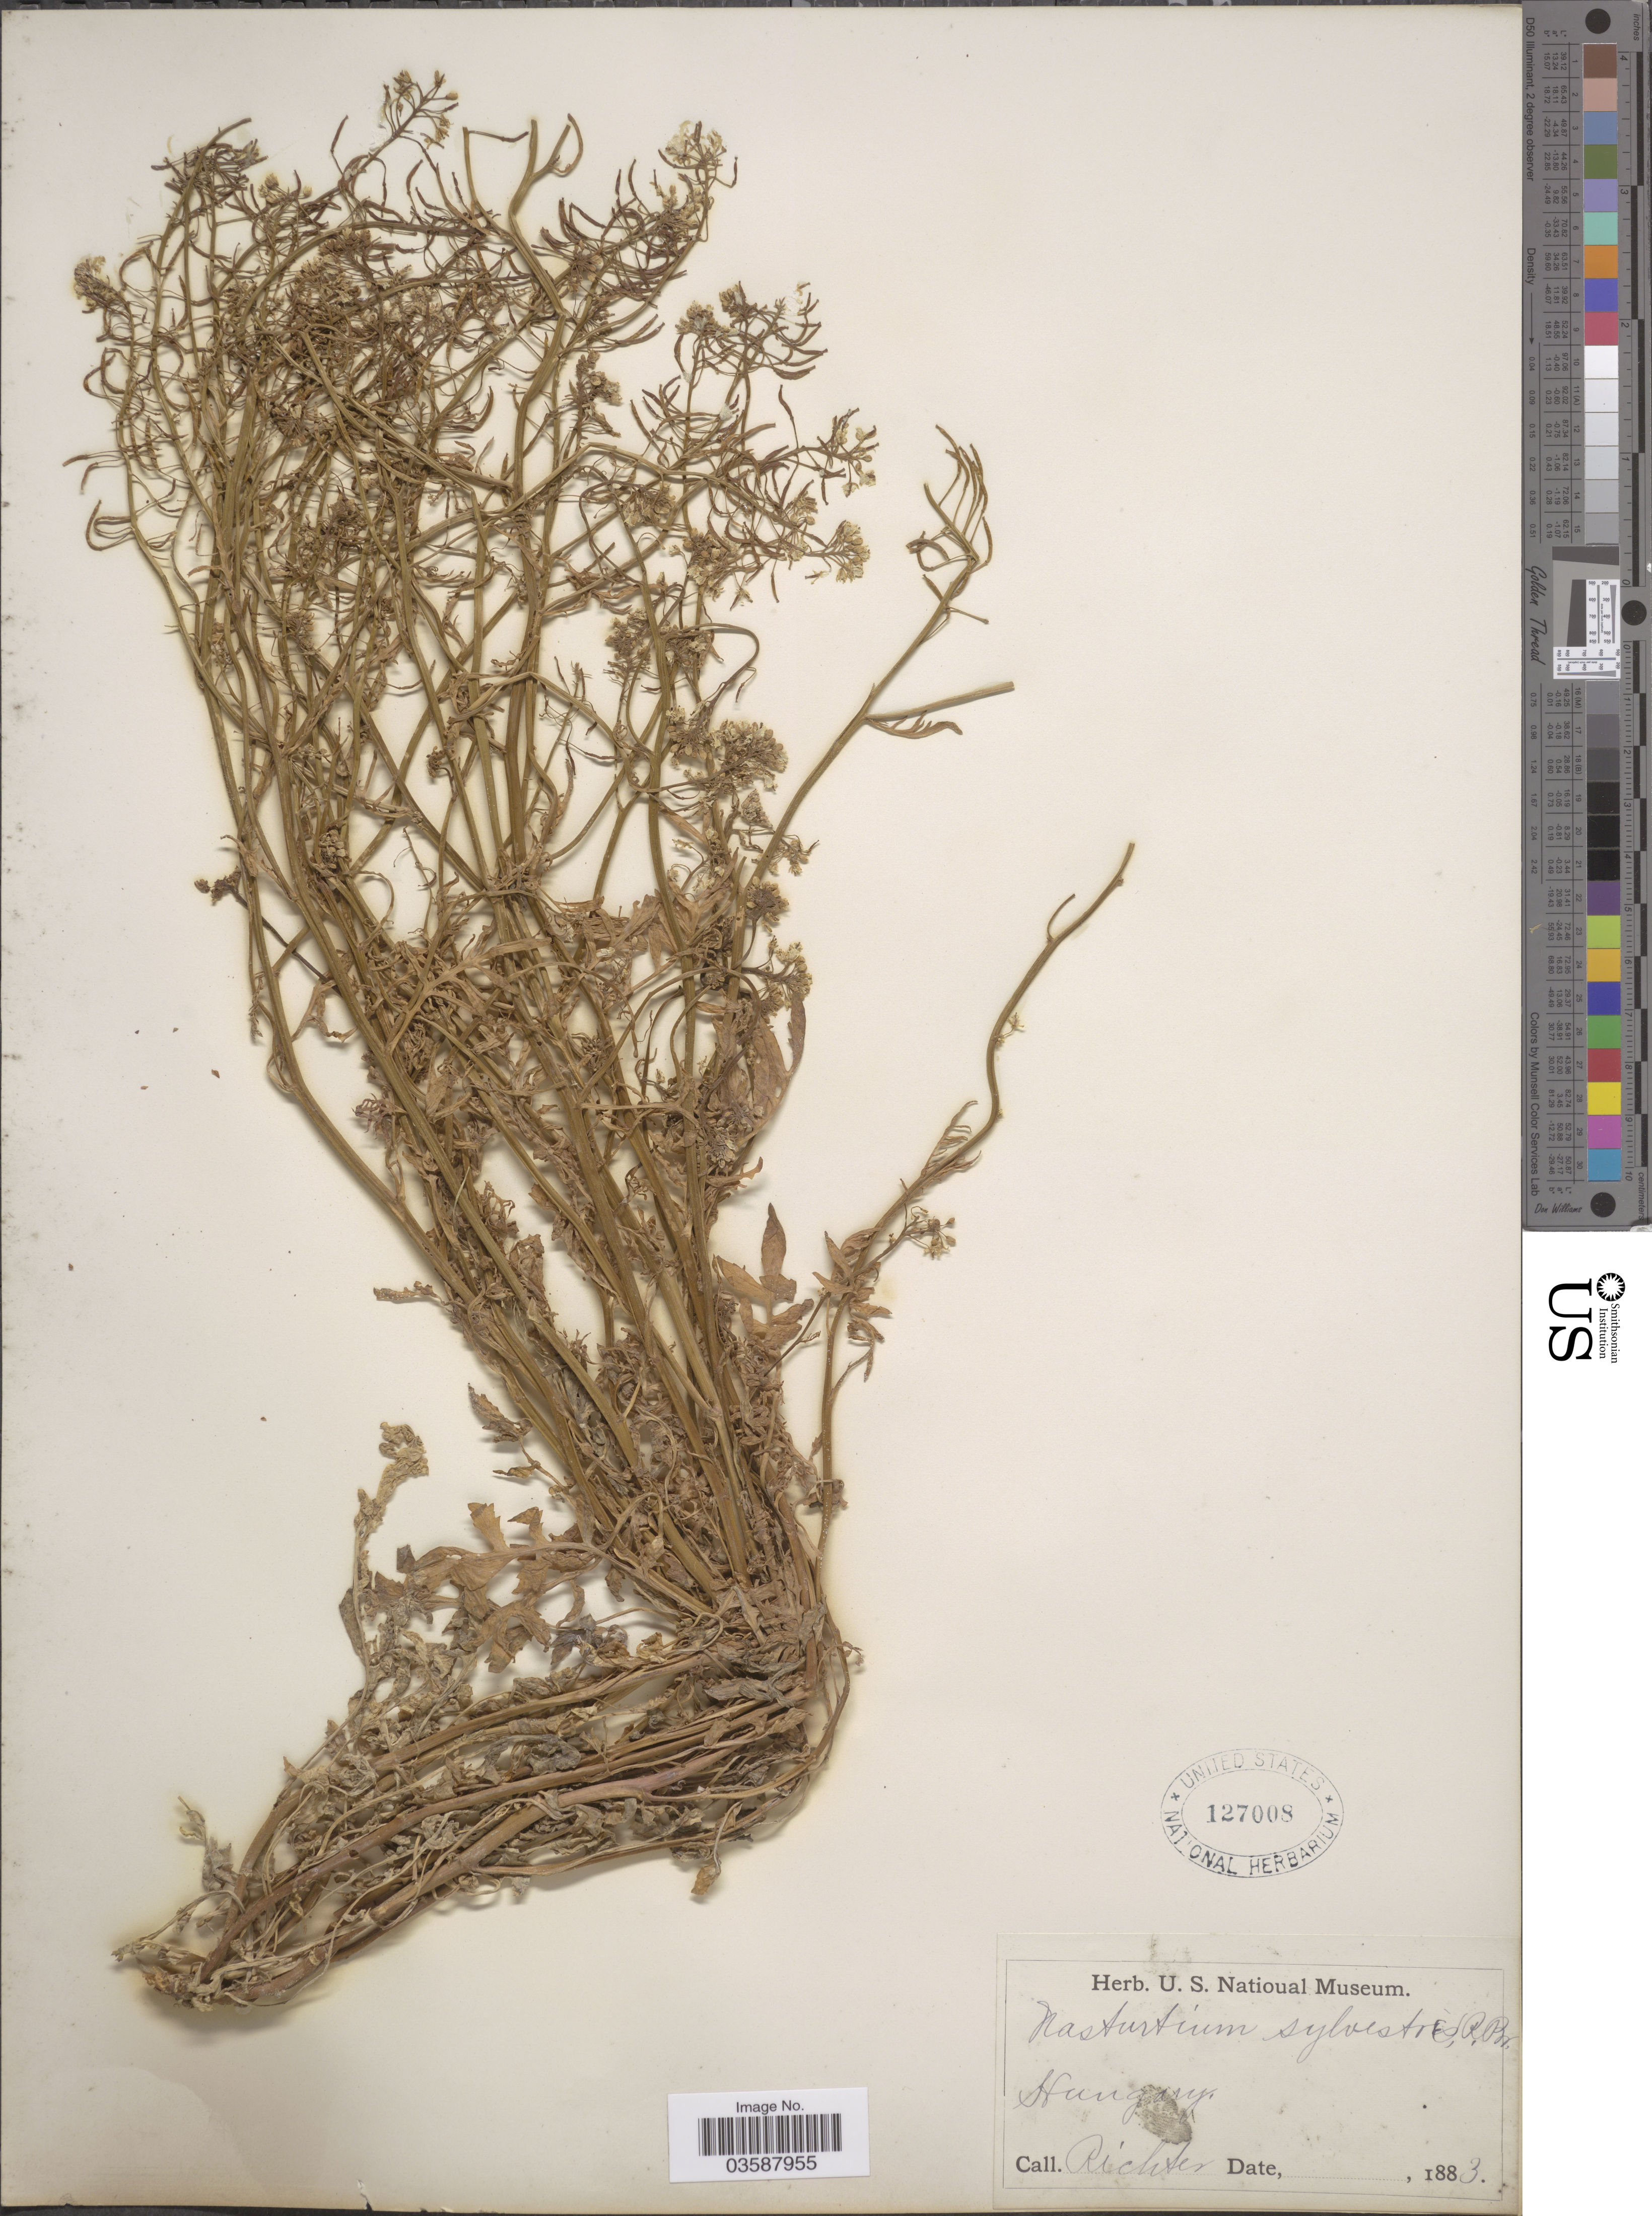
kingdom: Plantae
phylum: Tracheophyta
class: Magnoliopsida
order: Brassicales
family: Brassicaceae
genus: Rorippa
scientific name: Rorippa sylvestris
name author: (L.) Besser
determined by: Strong, M. T., (US), Smithsonian Institution - National Museum of Natural History (UNITED STATES)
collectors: -- Richter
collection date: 1883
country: Hungary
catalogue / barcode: US 127008